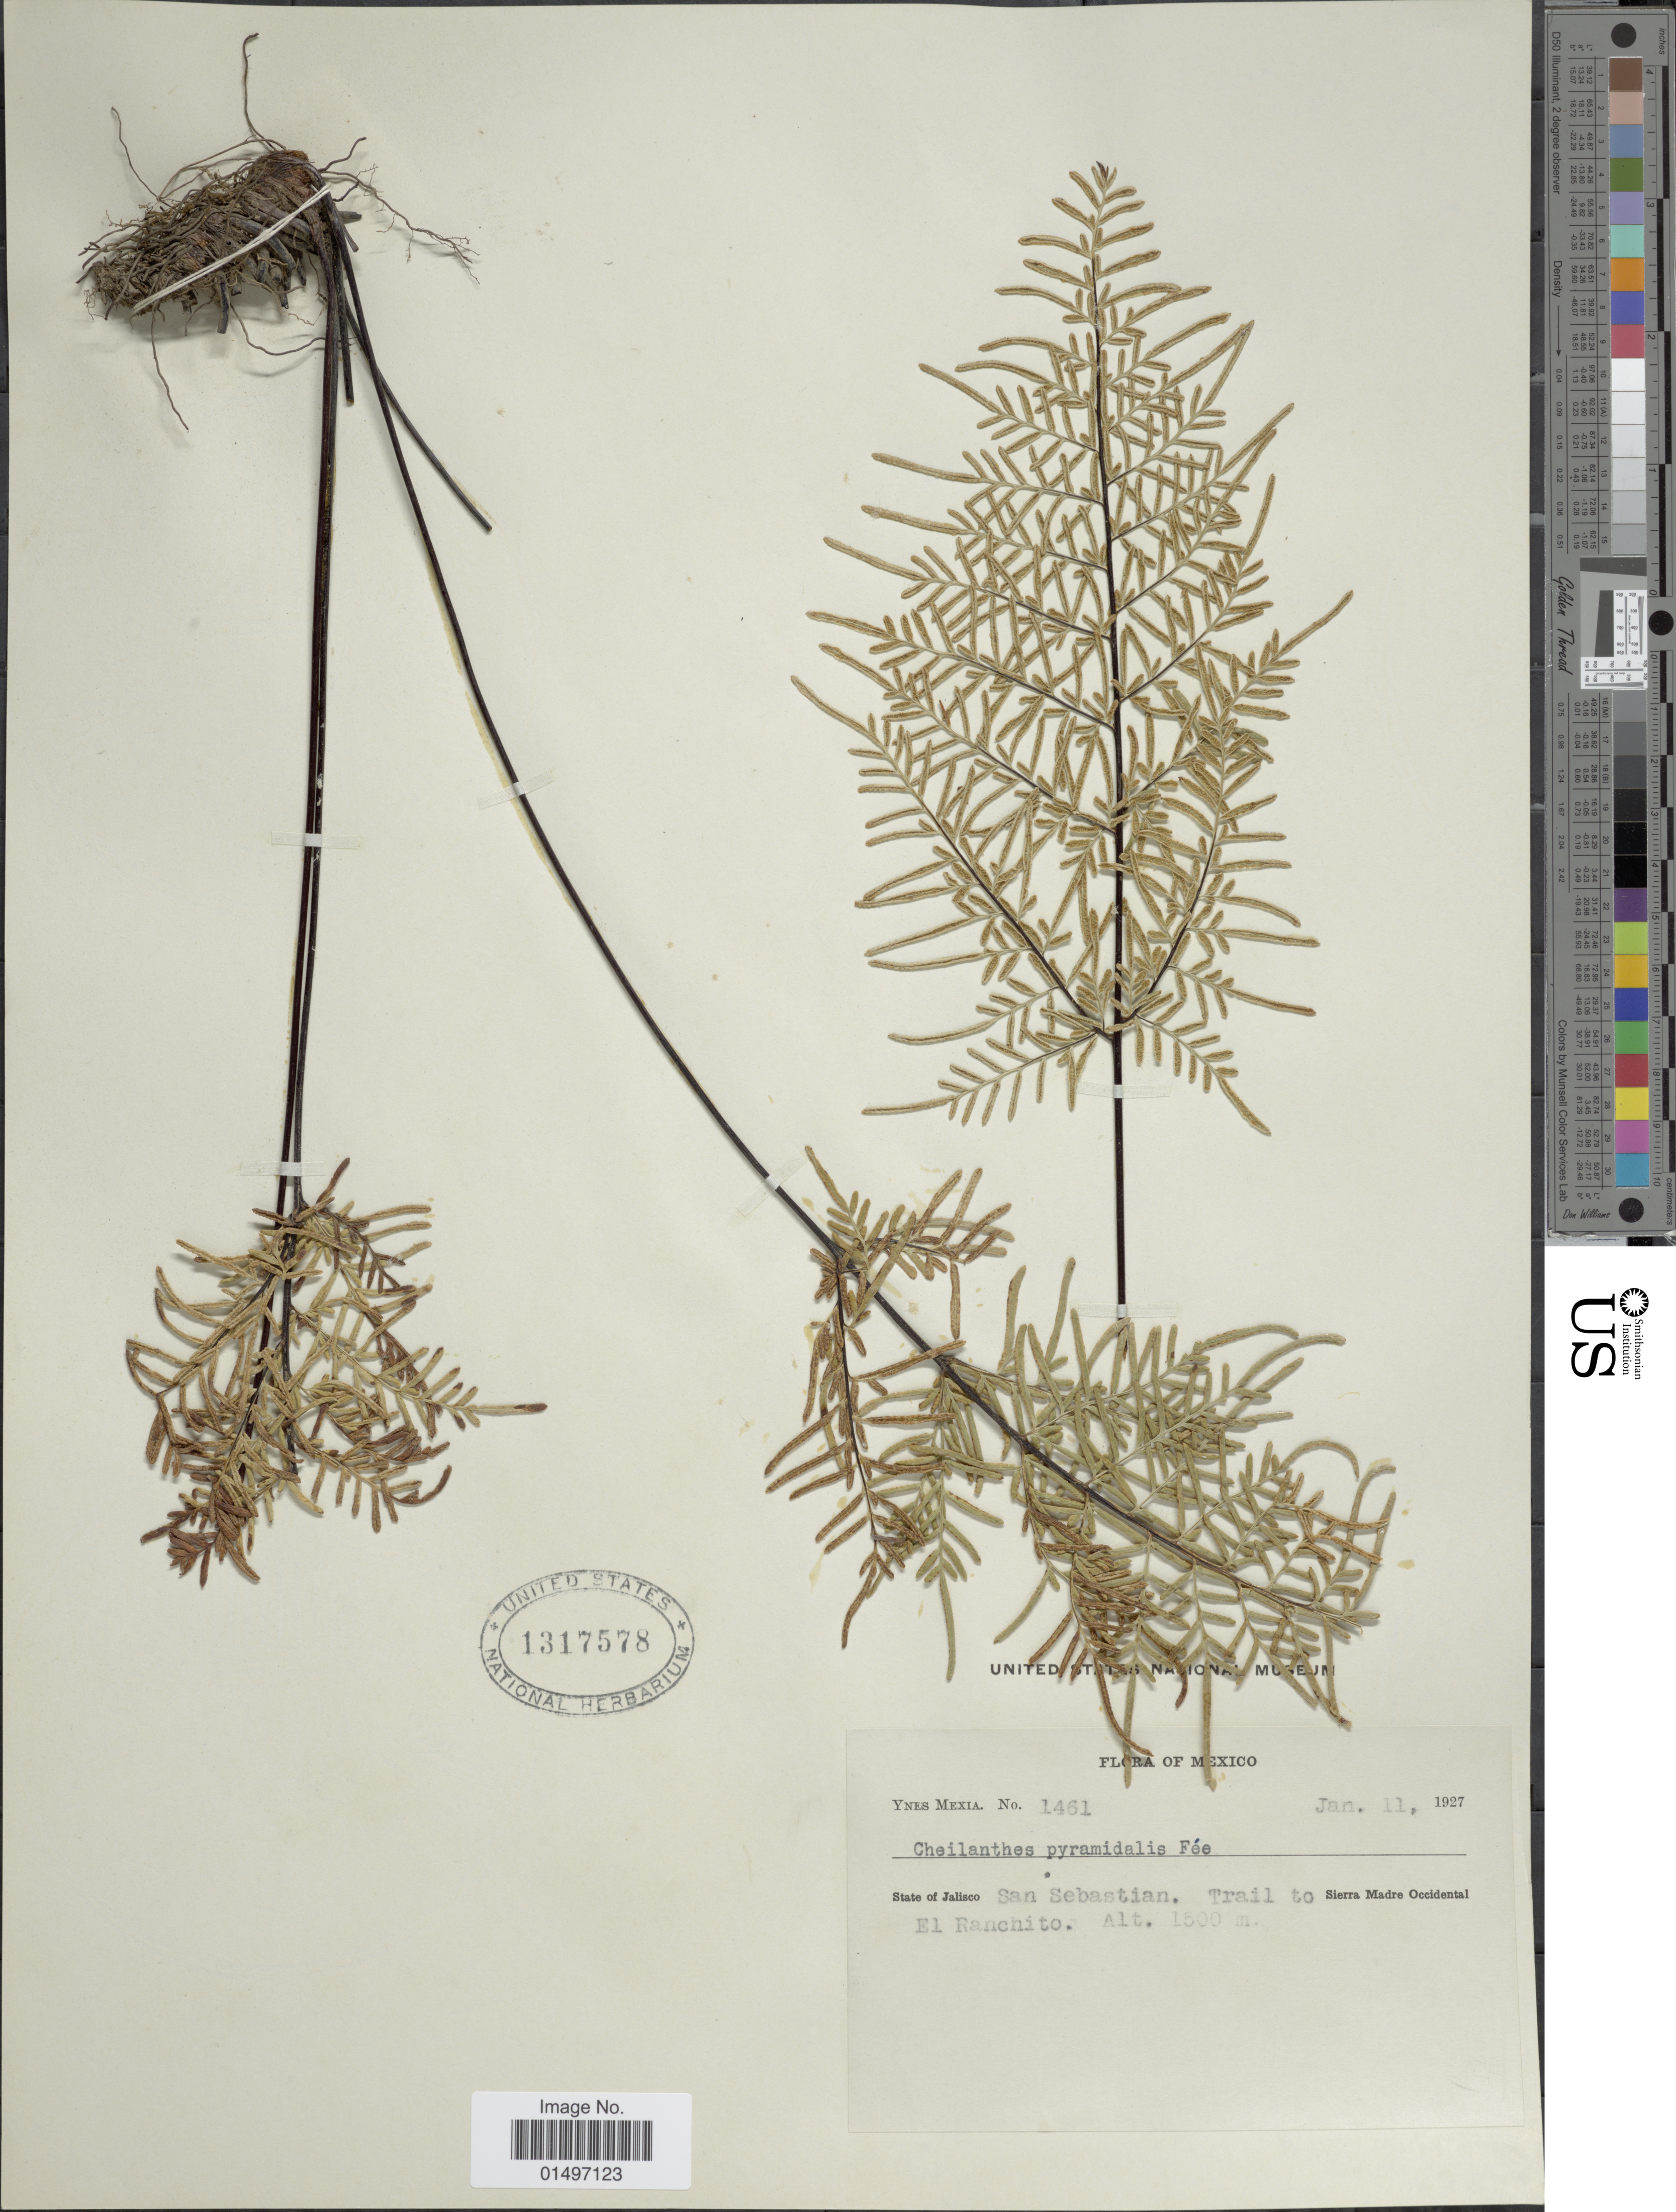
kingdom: Plantae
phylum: Tracheophyta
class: Polypodiopsida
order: Polypodiales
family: Pteridaceae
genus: Gaga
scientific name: Gaga hirsuta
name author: (Link) Fay W. Li & Windham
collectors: Y. Mexia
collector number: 1461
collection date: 1927-01-11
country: Mexico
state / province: Jalisco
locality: Mexico, San Sebastian Trail to El Ranchito, Sierra Madre Occidental.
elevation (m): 1500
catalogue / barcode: US 1317578